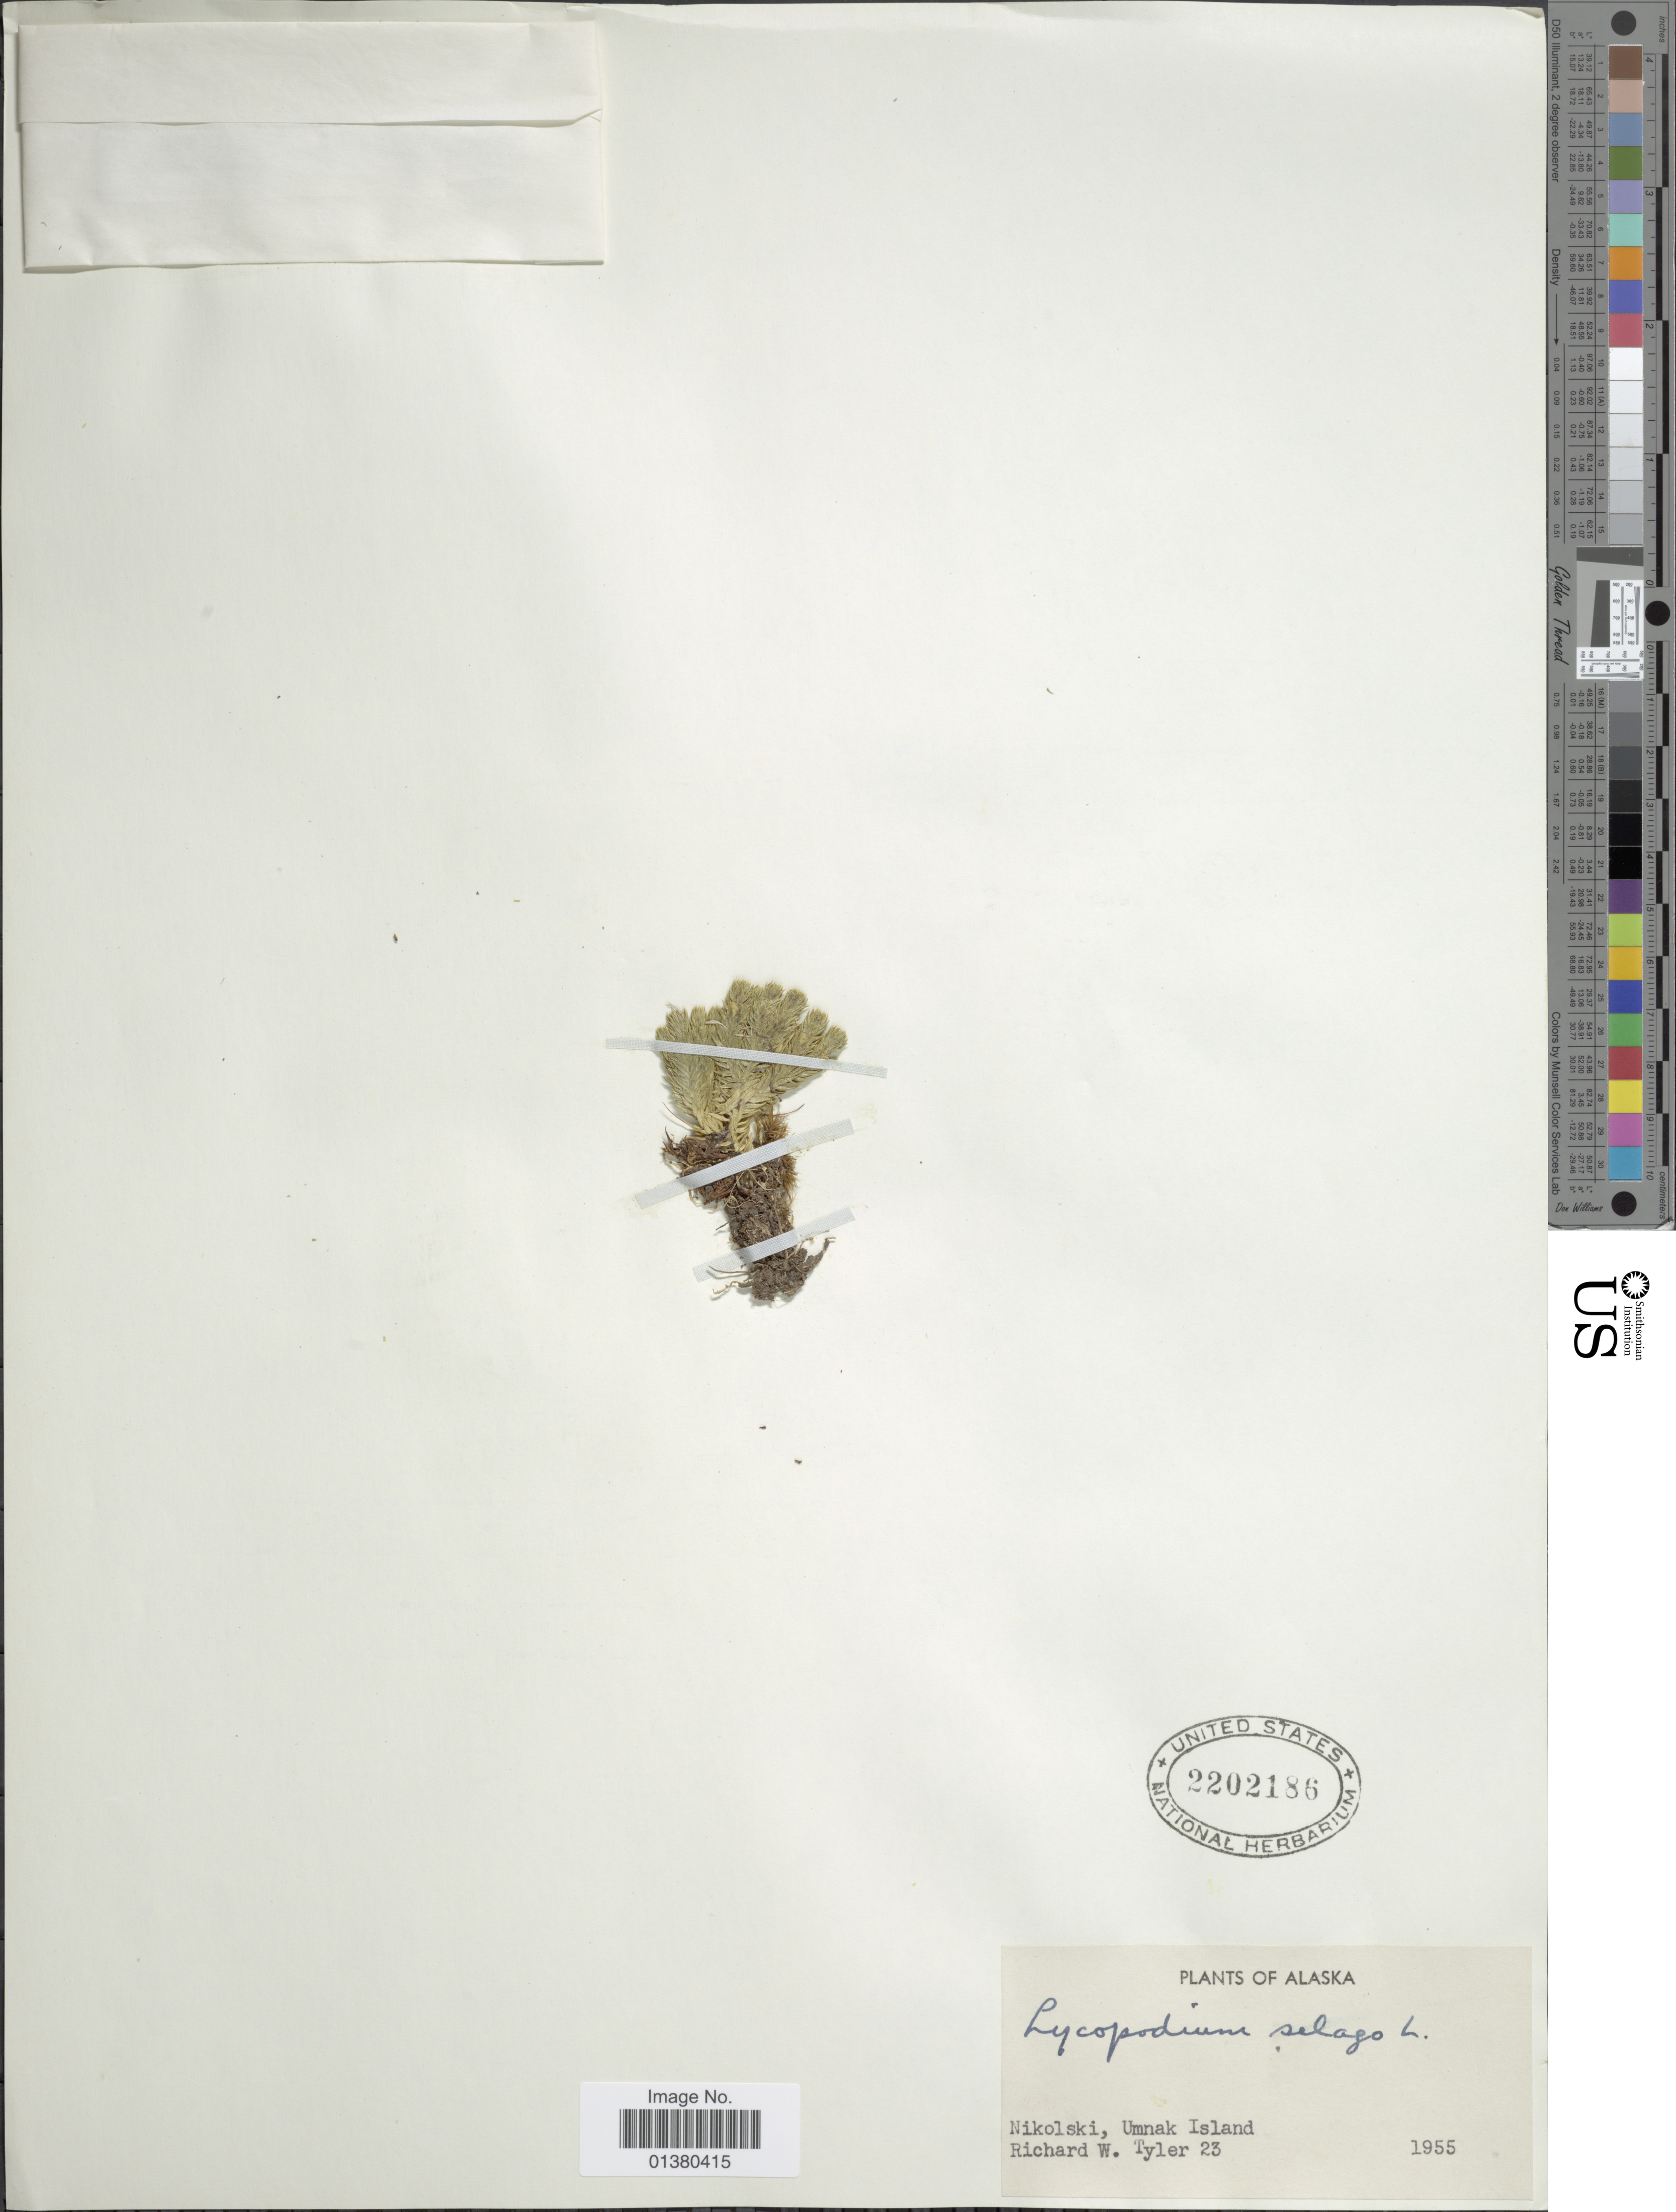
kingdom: Plantae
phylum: Tracheophyta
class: Lycopodiopsida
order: Lycopodiales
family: Lycopodiaceae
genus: Huperzia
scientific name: Huperzia selago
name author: (L.) Bernh. ex Schrank & Mart.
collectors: R. Tyler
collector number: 23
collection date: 1955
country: United States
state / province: Alaska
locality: Nikolski, Umnak Island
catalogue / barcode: US 2202186